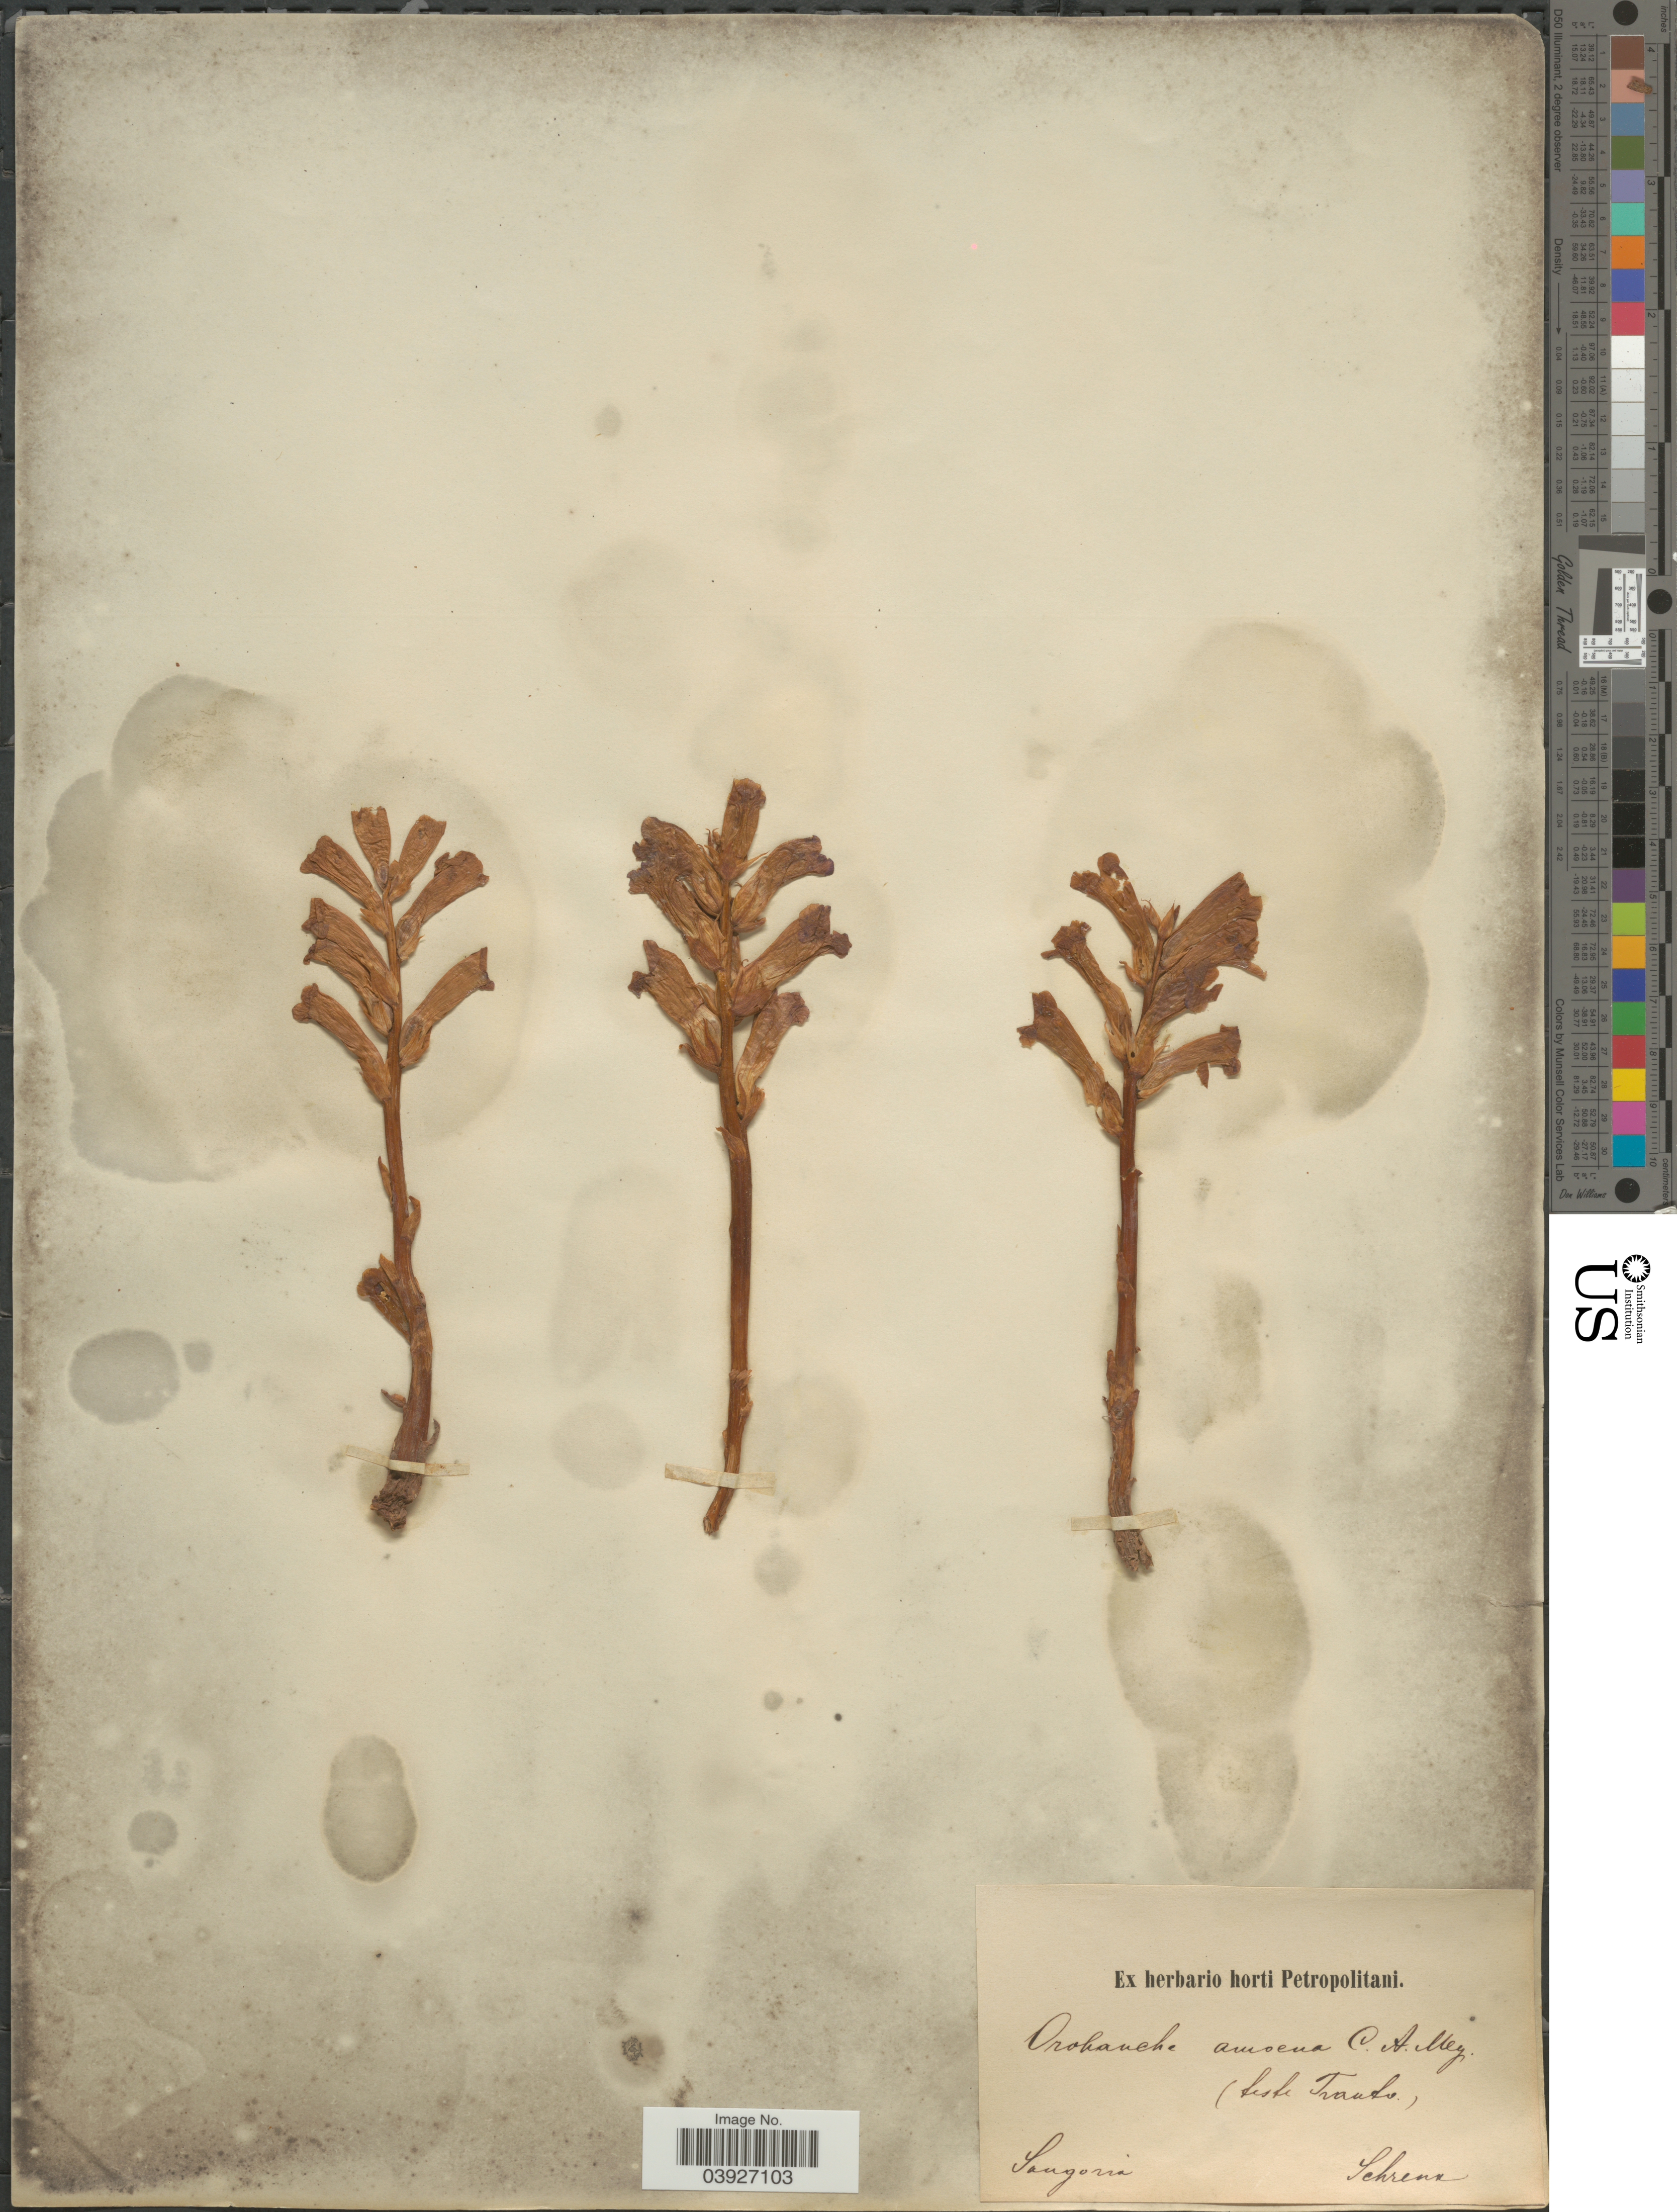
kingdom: Plantae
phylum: Tracheophyta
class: Magnoliopsida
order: Lamiales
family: Orobanchaceae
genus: Orobanche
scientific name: Orobanche amoena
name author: C.A. Mey.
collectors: A.G. Schrenk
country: China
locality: Songoria.